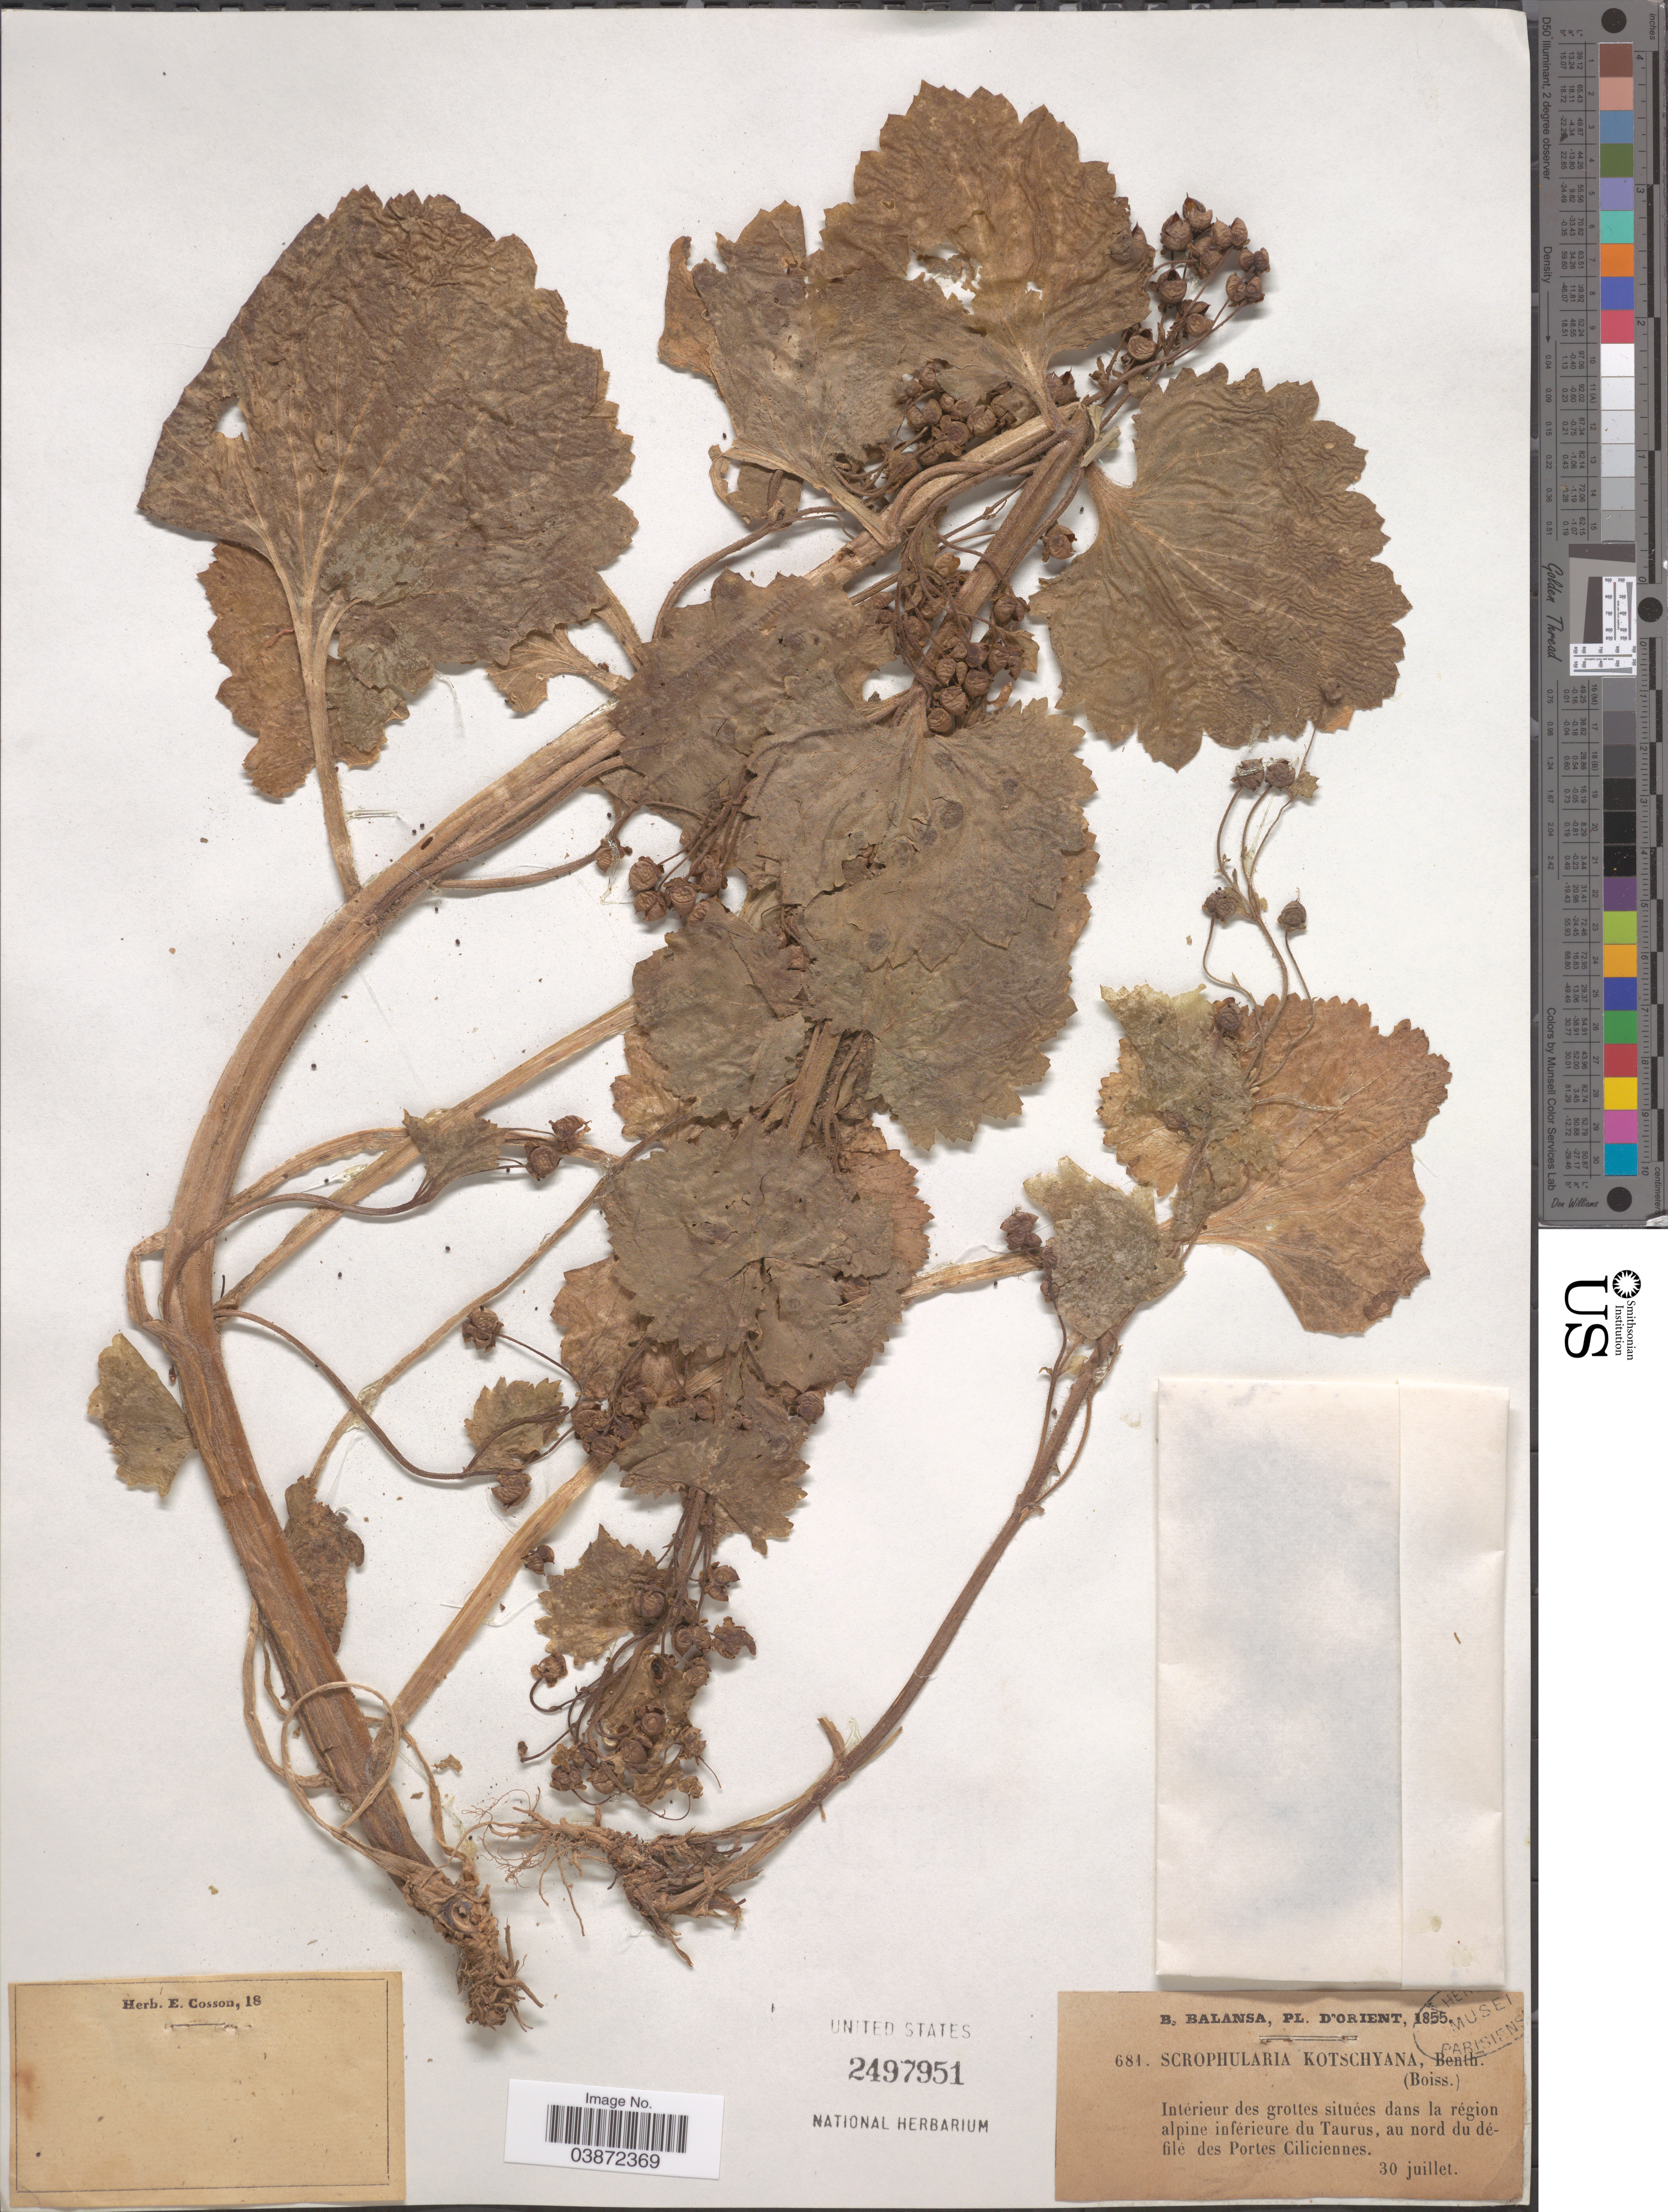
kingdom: Plantae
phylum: Tracheophyta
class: Magnoliopsida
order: Lamiales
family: Scrophulariaceae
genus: Scrophularia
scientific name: Scrophularia kotschyana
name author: Benth.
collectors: B. Balansa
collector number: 681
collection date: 1855-07-30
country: Turkey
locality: D'Orient. Intérieur des grottes situées dans la région alpine inférieure du Taurus, au nord du défile des Portes Ciliciennes.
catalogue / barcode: US 2497951